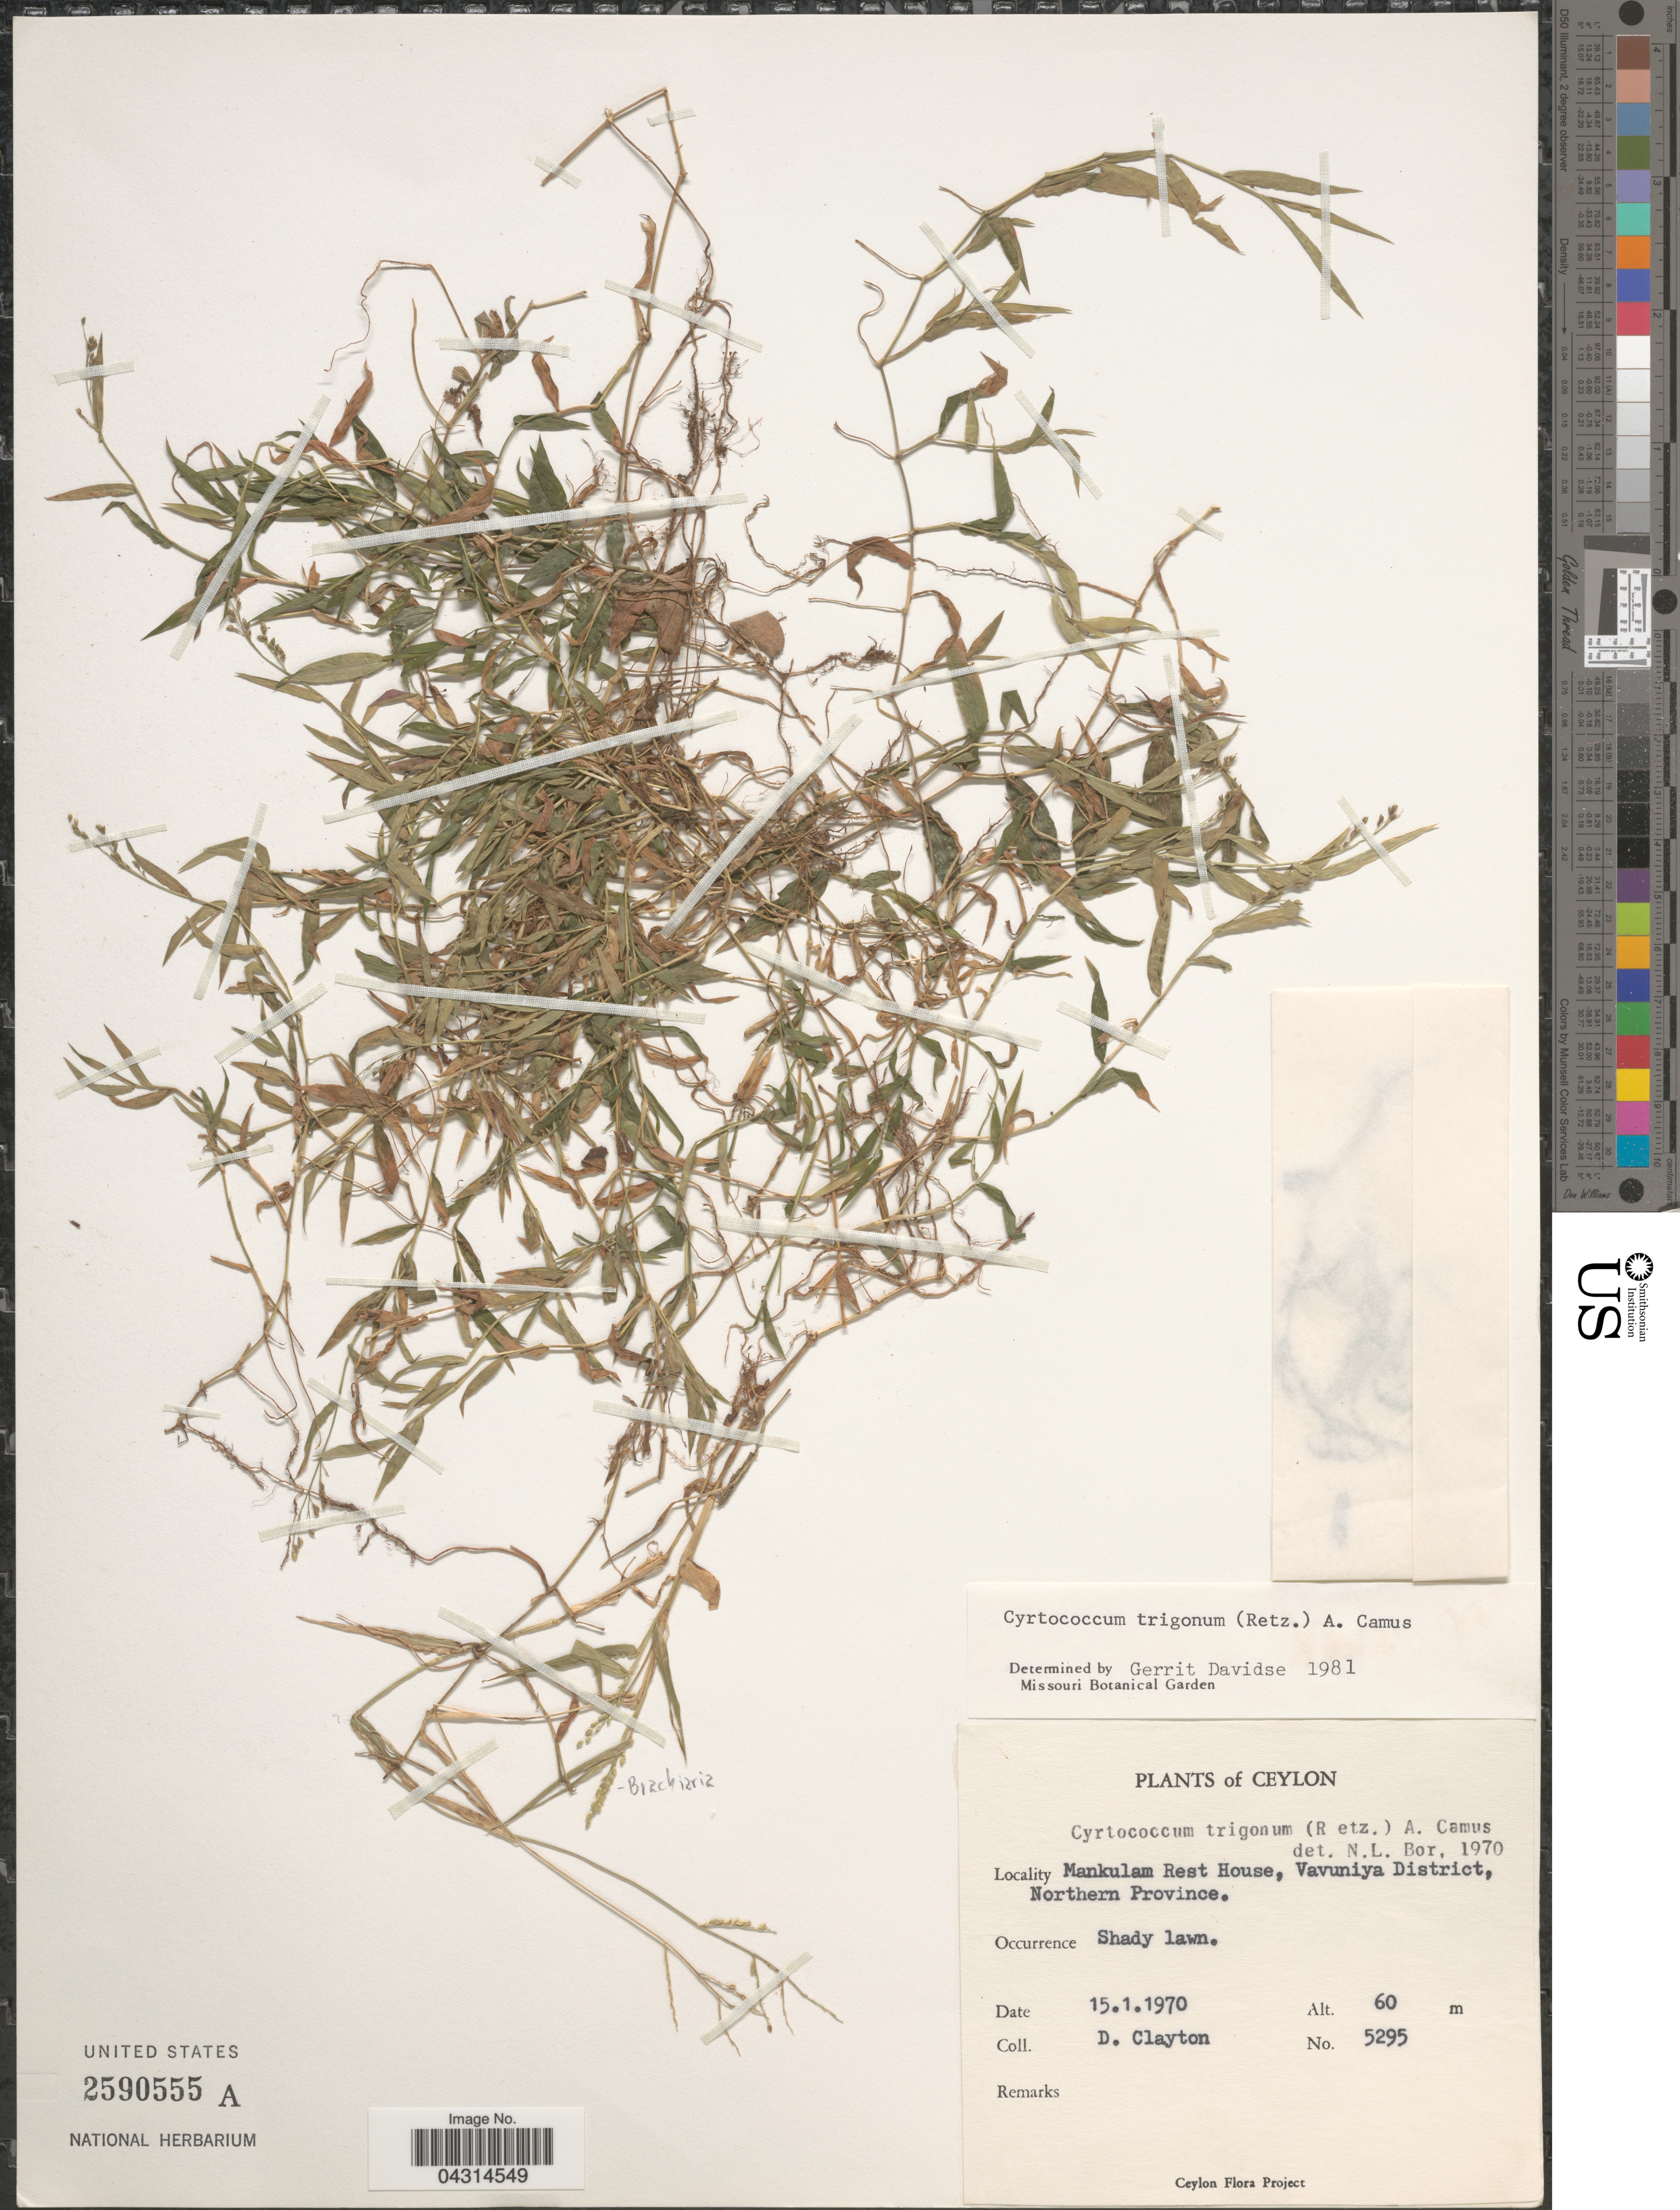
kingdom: Plantae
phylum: Tracheophyta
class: Liliopsida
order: Poales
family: Poaceae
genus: Cyrtococcum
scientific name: Cyrtococcum trigonum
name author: (Retz.) A. Camus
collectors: D. Clayton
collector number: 5295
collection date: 1970-01-15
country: Sri Lanka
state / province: Northern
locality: Ceylon. Mankulam Rest House, Vavuniya District.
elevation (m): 60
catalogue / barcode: US 2590555A